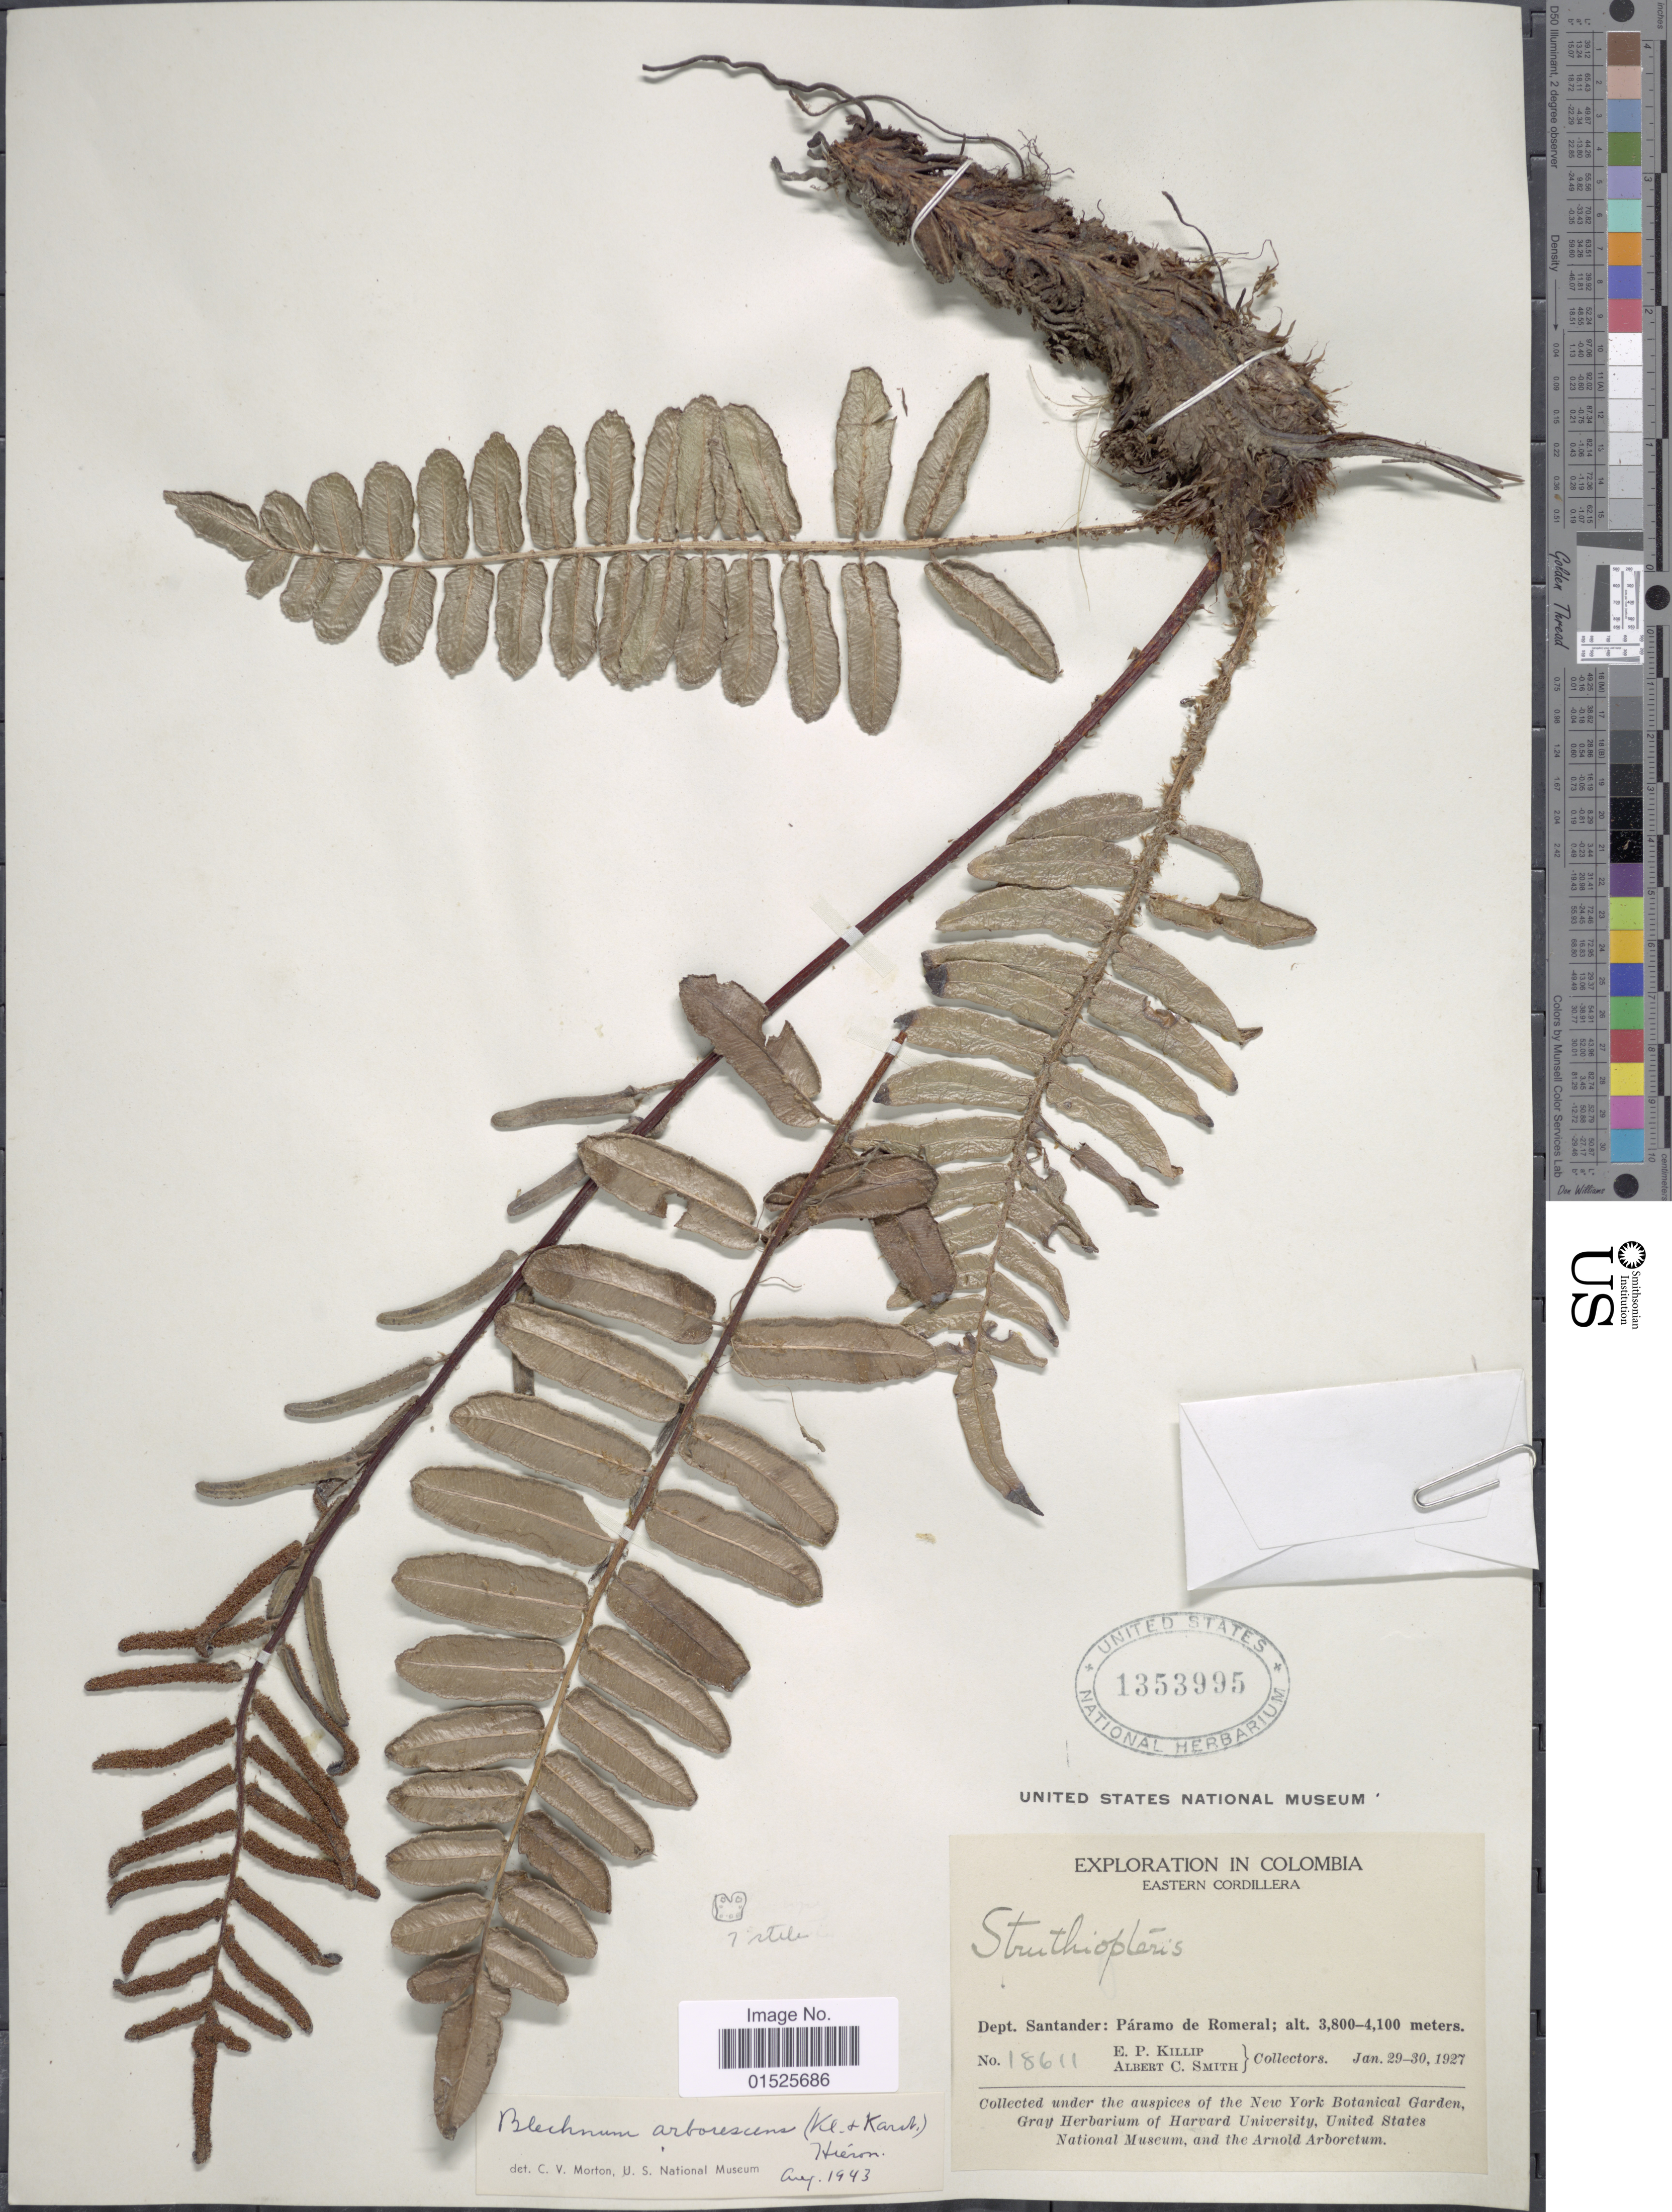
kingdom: Plantae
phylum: Tracheophyta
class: Polypodiopsida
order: Polypodiales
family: Blechnaceae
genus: Blechnum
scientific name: Blechnum cordatum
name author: (Desv.) Hieron.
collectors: E. P. Killip & A. C. Smith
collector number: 18611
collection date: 1927-01-29/1927-01-30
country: Colombia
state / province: Santander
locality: Eastern Cordillera. Páramo de Romeral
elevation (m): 3800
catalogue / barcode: US 1353995